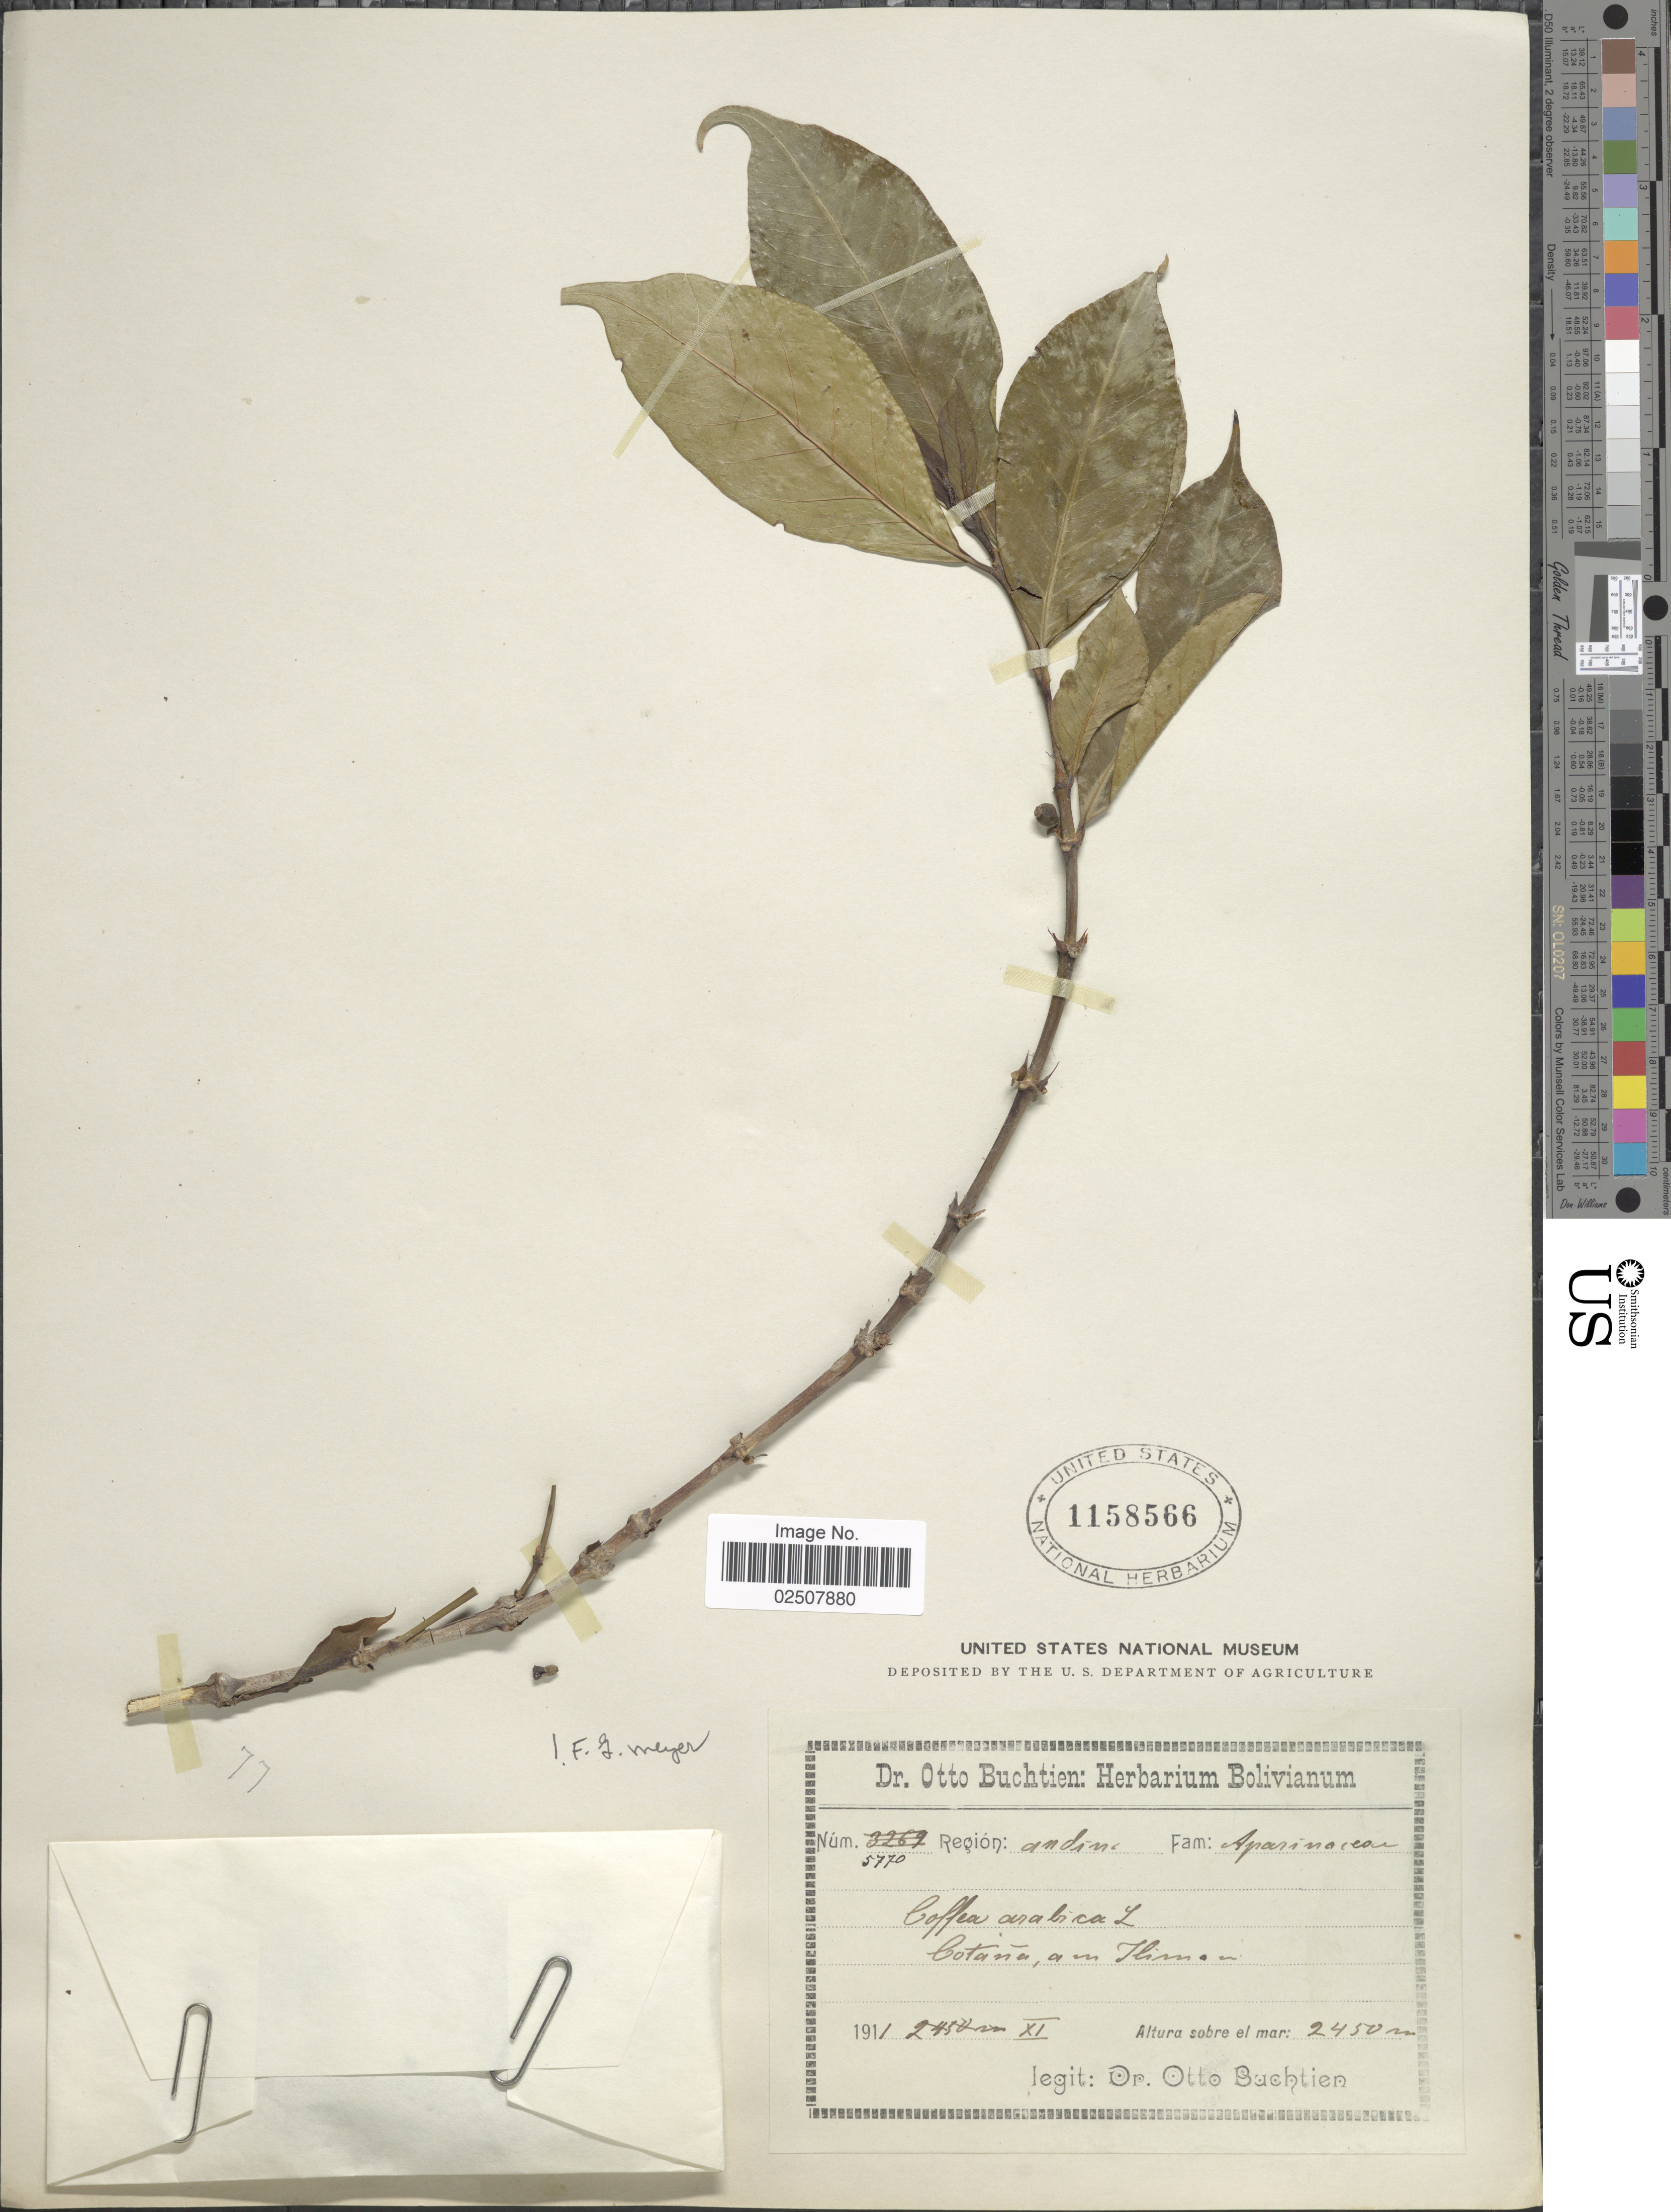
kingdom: Plantae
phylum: Tracheophyta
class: Magnoliopsida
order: Gentianales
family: Rubiaceae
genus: Coffea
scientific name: Coffea arabica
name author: L.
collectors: O. Buchtien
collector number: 5770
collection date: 1911-11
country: Bolivia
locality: Región: andine, Cotaña am Illimani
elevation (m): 2450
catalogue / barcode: US 1158566